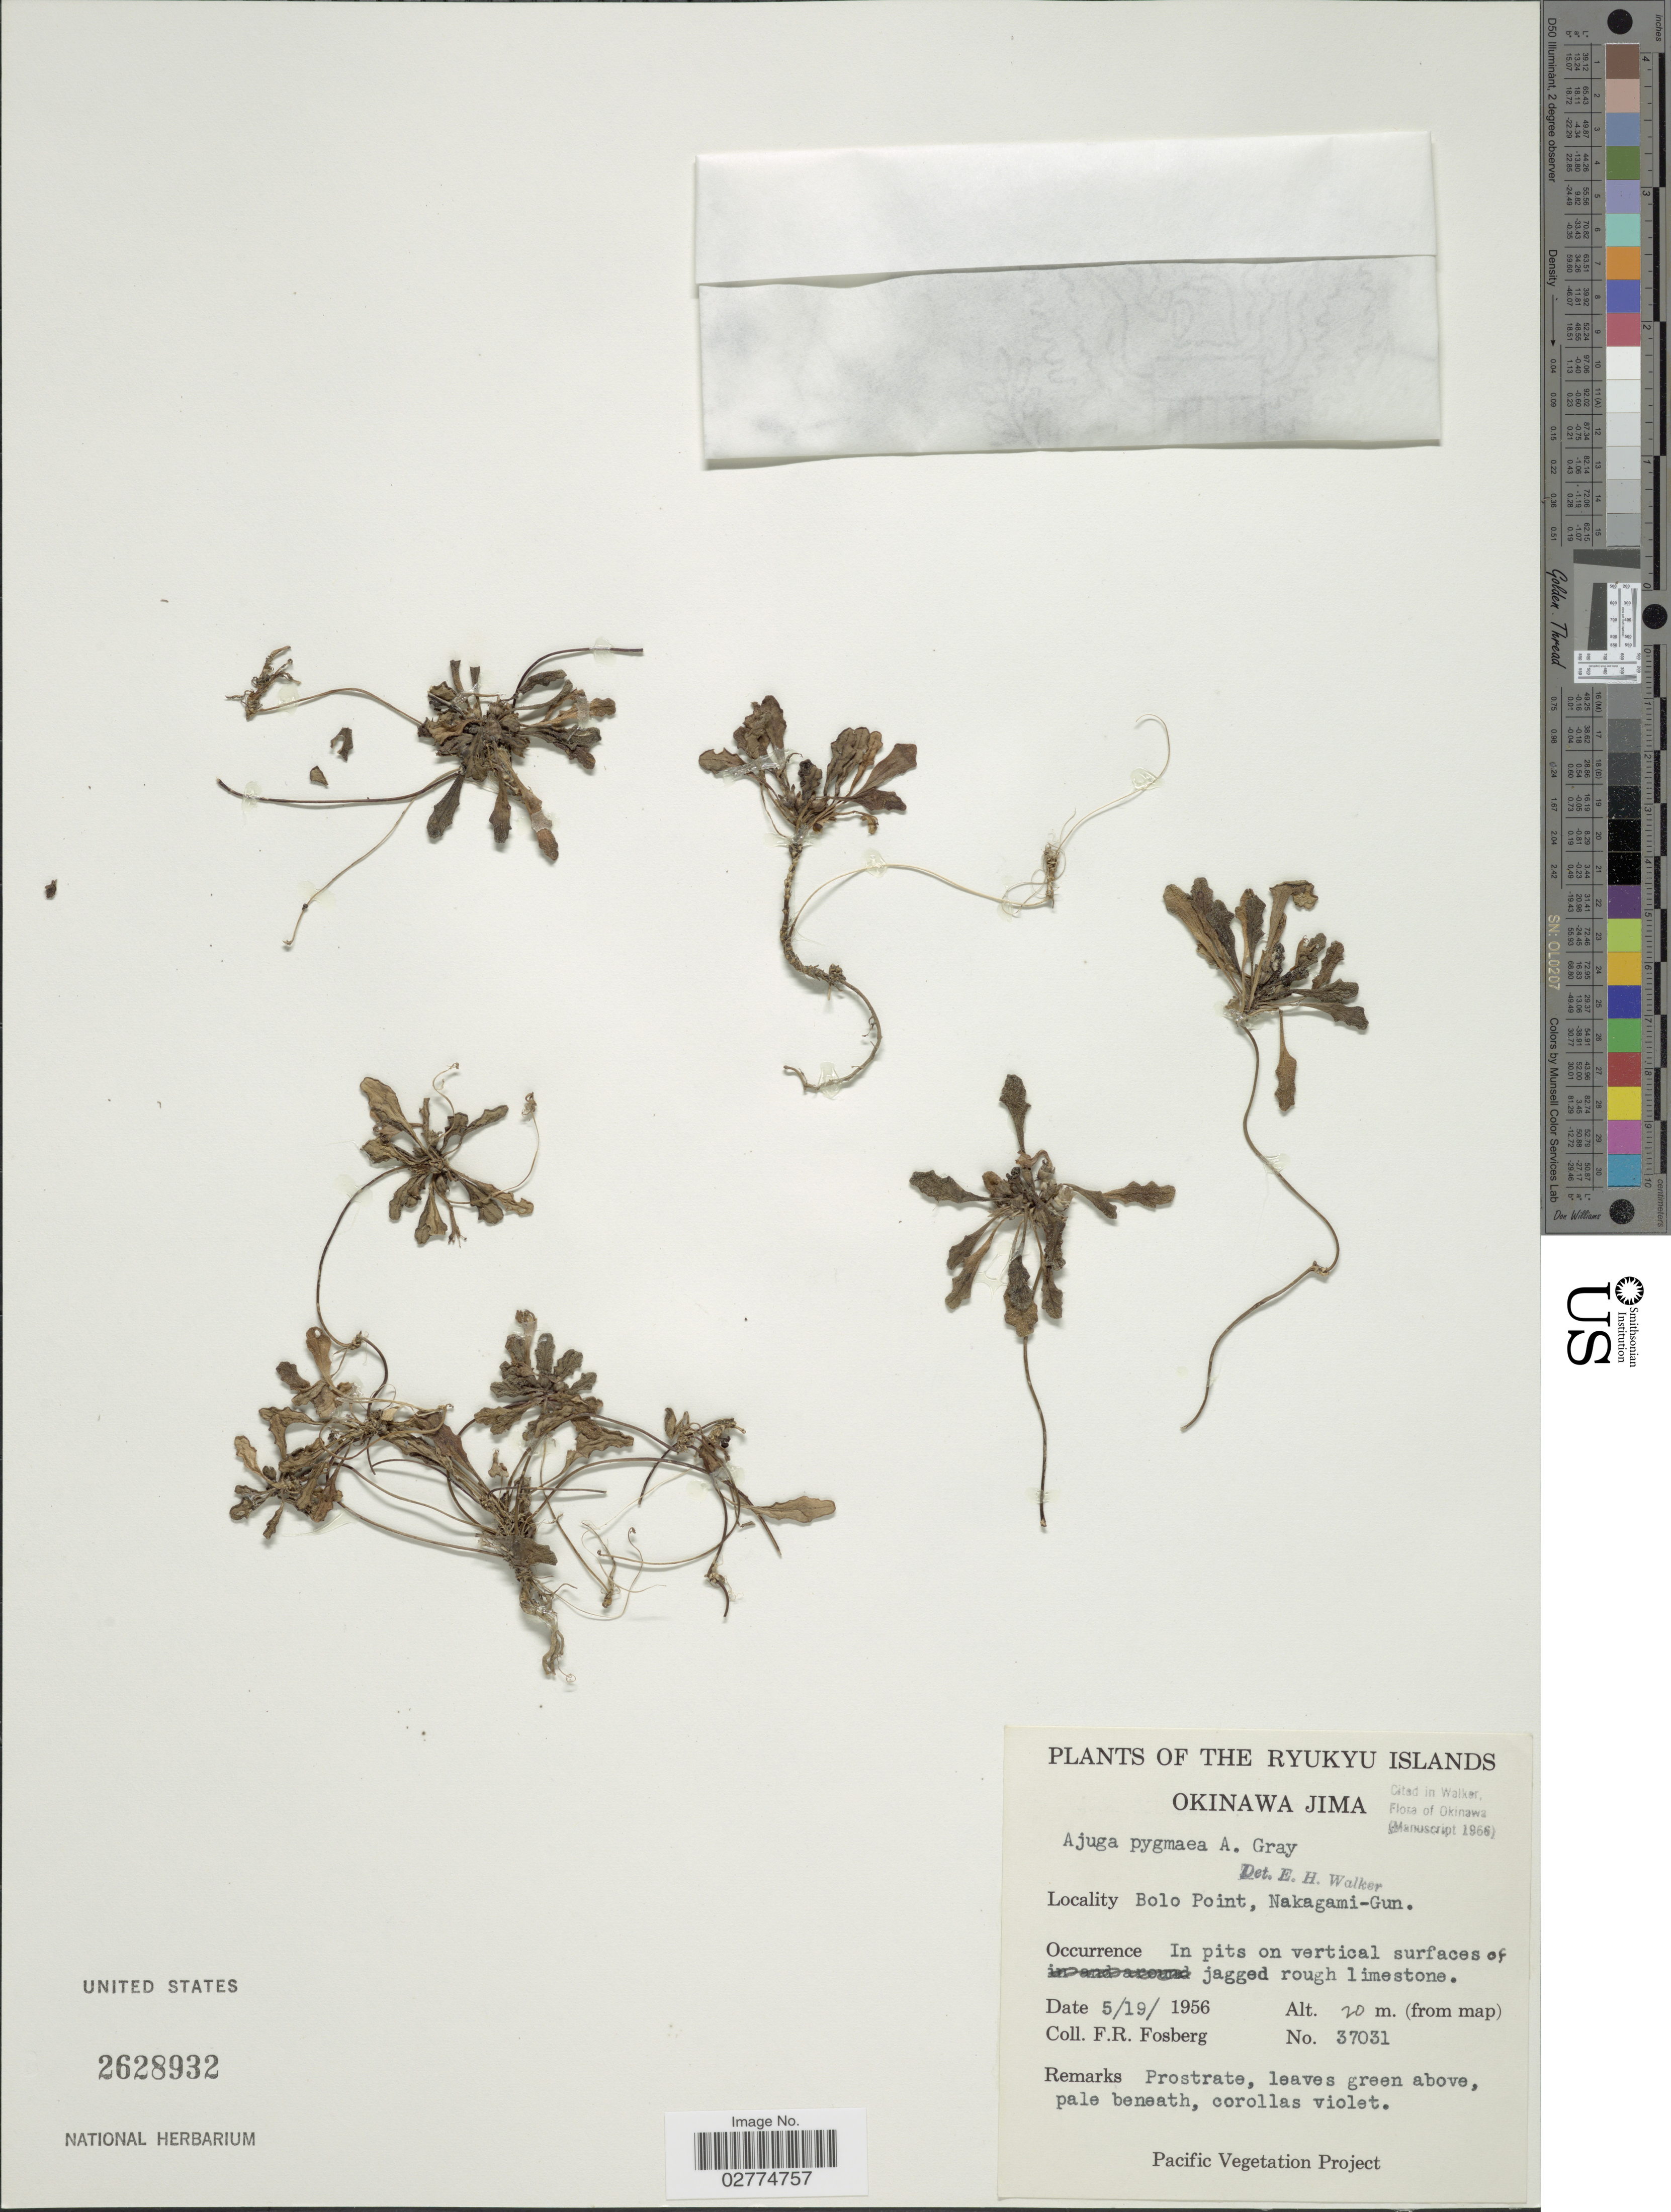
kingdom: Plantae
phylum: Tracheophyta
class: Magnoliopsida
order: Lamiales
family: Lamiaceae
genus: Ajuga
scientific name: Ajuga pygmaea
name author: A. Gray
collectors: F. R. Fosberg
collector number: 37031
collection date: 1956-05-19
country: Japan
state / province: Okinawa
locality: Ryukyu Islands, Okinawa Jima, Bolo Point, Nakagami-Gun.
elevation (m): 20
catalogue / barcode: US 2628932